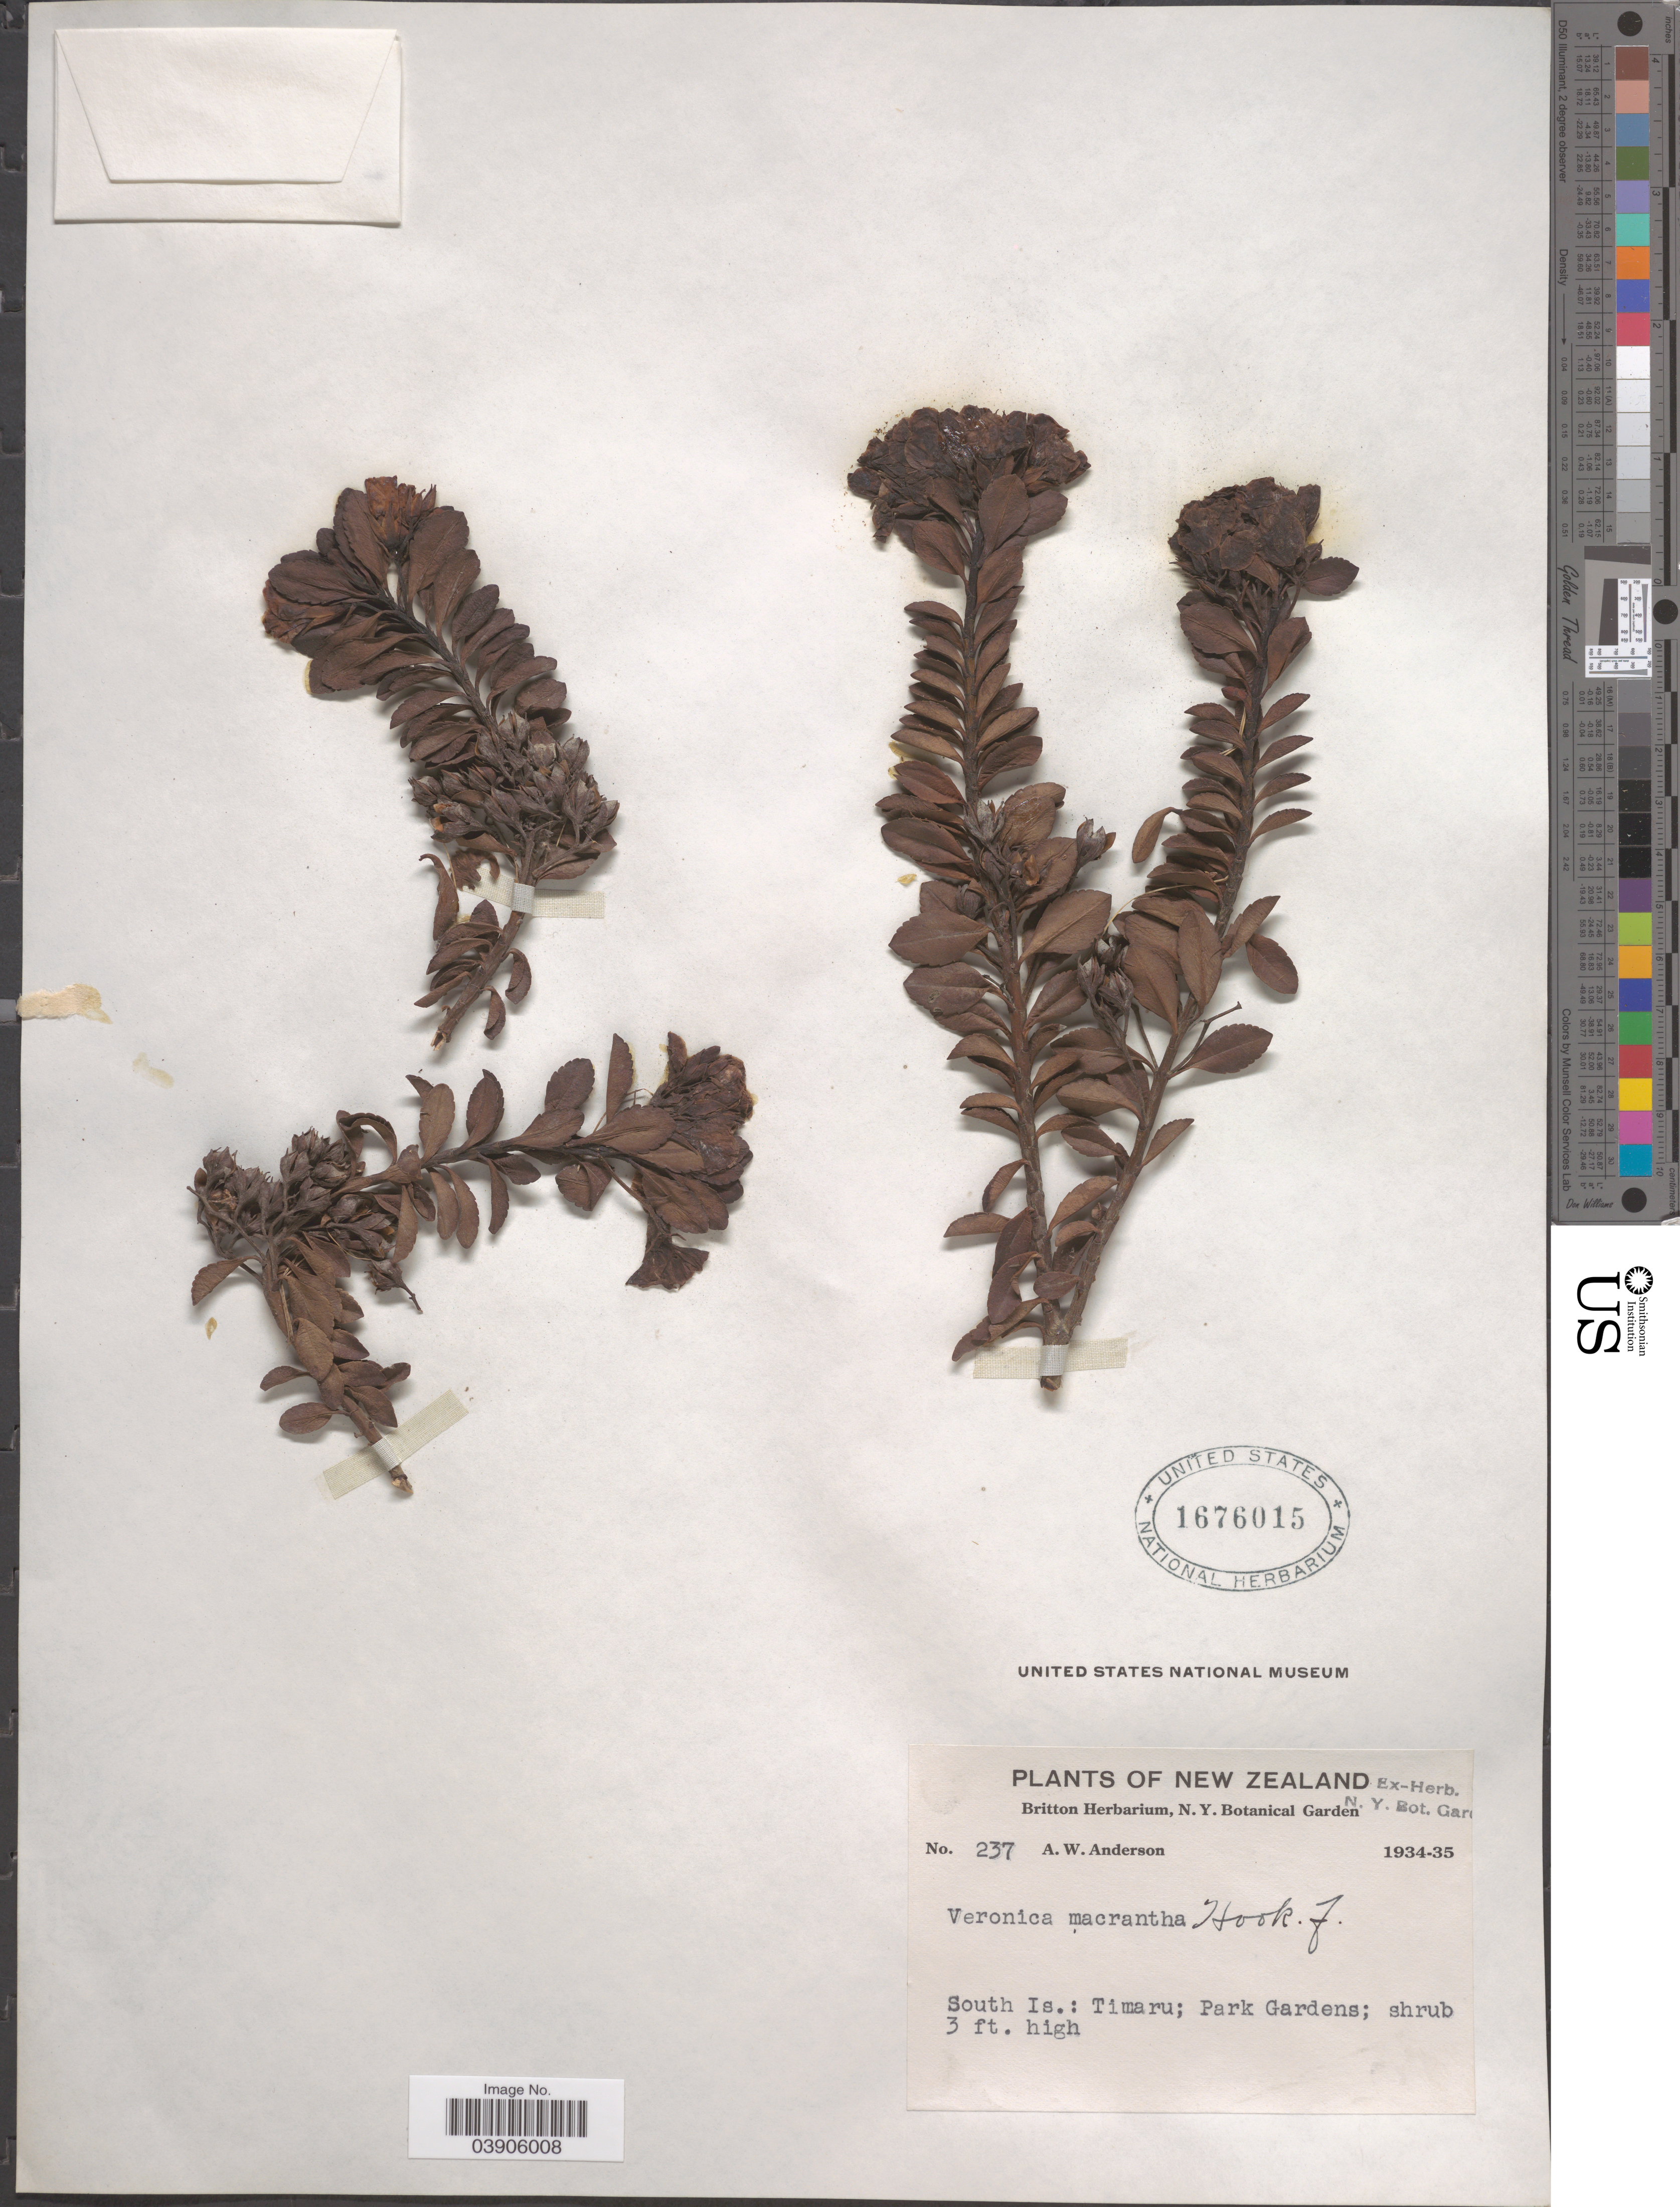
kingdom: Plantae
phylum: Tracheophyta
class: Magnoliopsida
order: Lamiales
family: Plantaginaceae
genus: Hebe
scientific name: Hebe macrantha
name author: (Hook. f.) Cockayne & Allan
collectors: A. W. Anderson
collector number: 237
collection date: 1934/1935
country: New Zealand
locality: South Is.: Timaru; Park Gardens.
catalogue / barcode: US 1676015